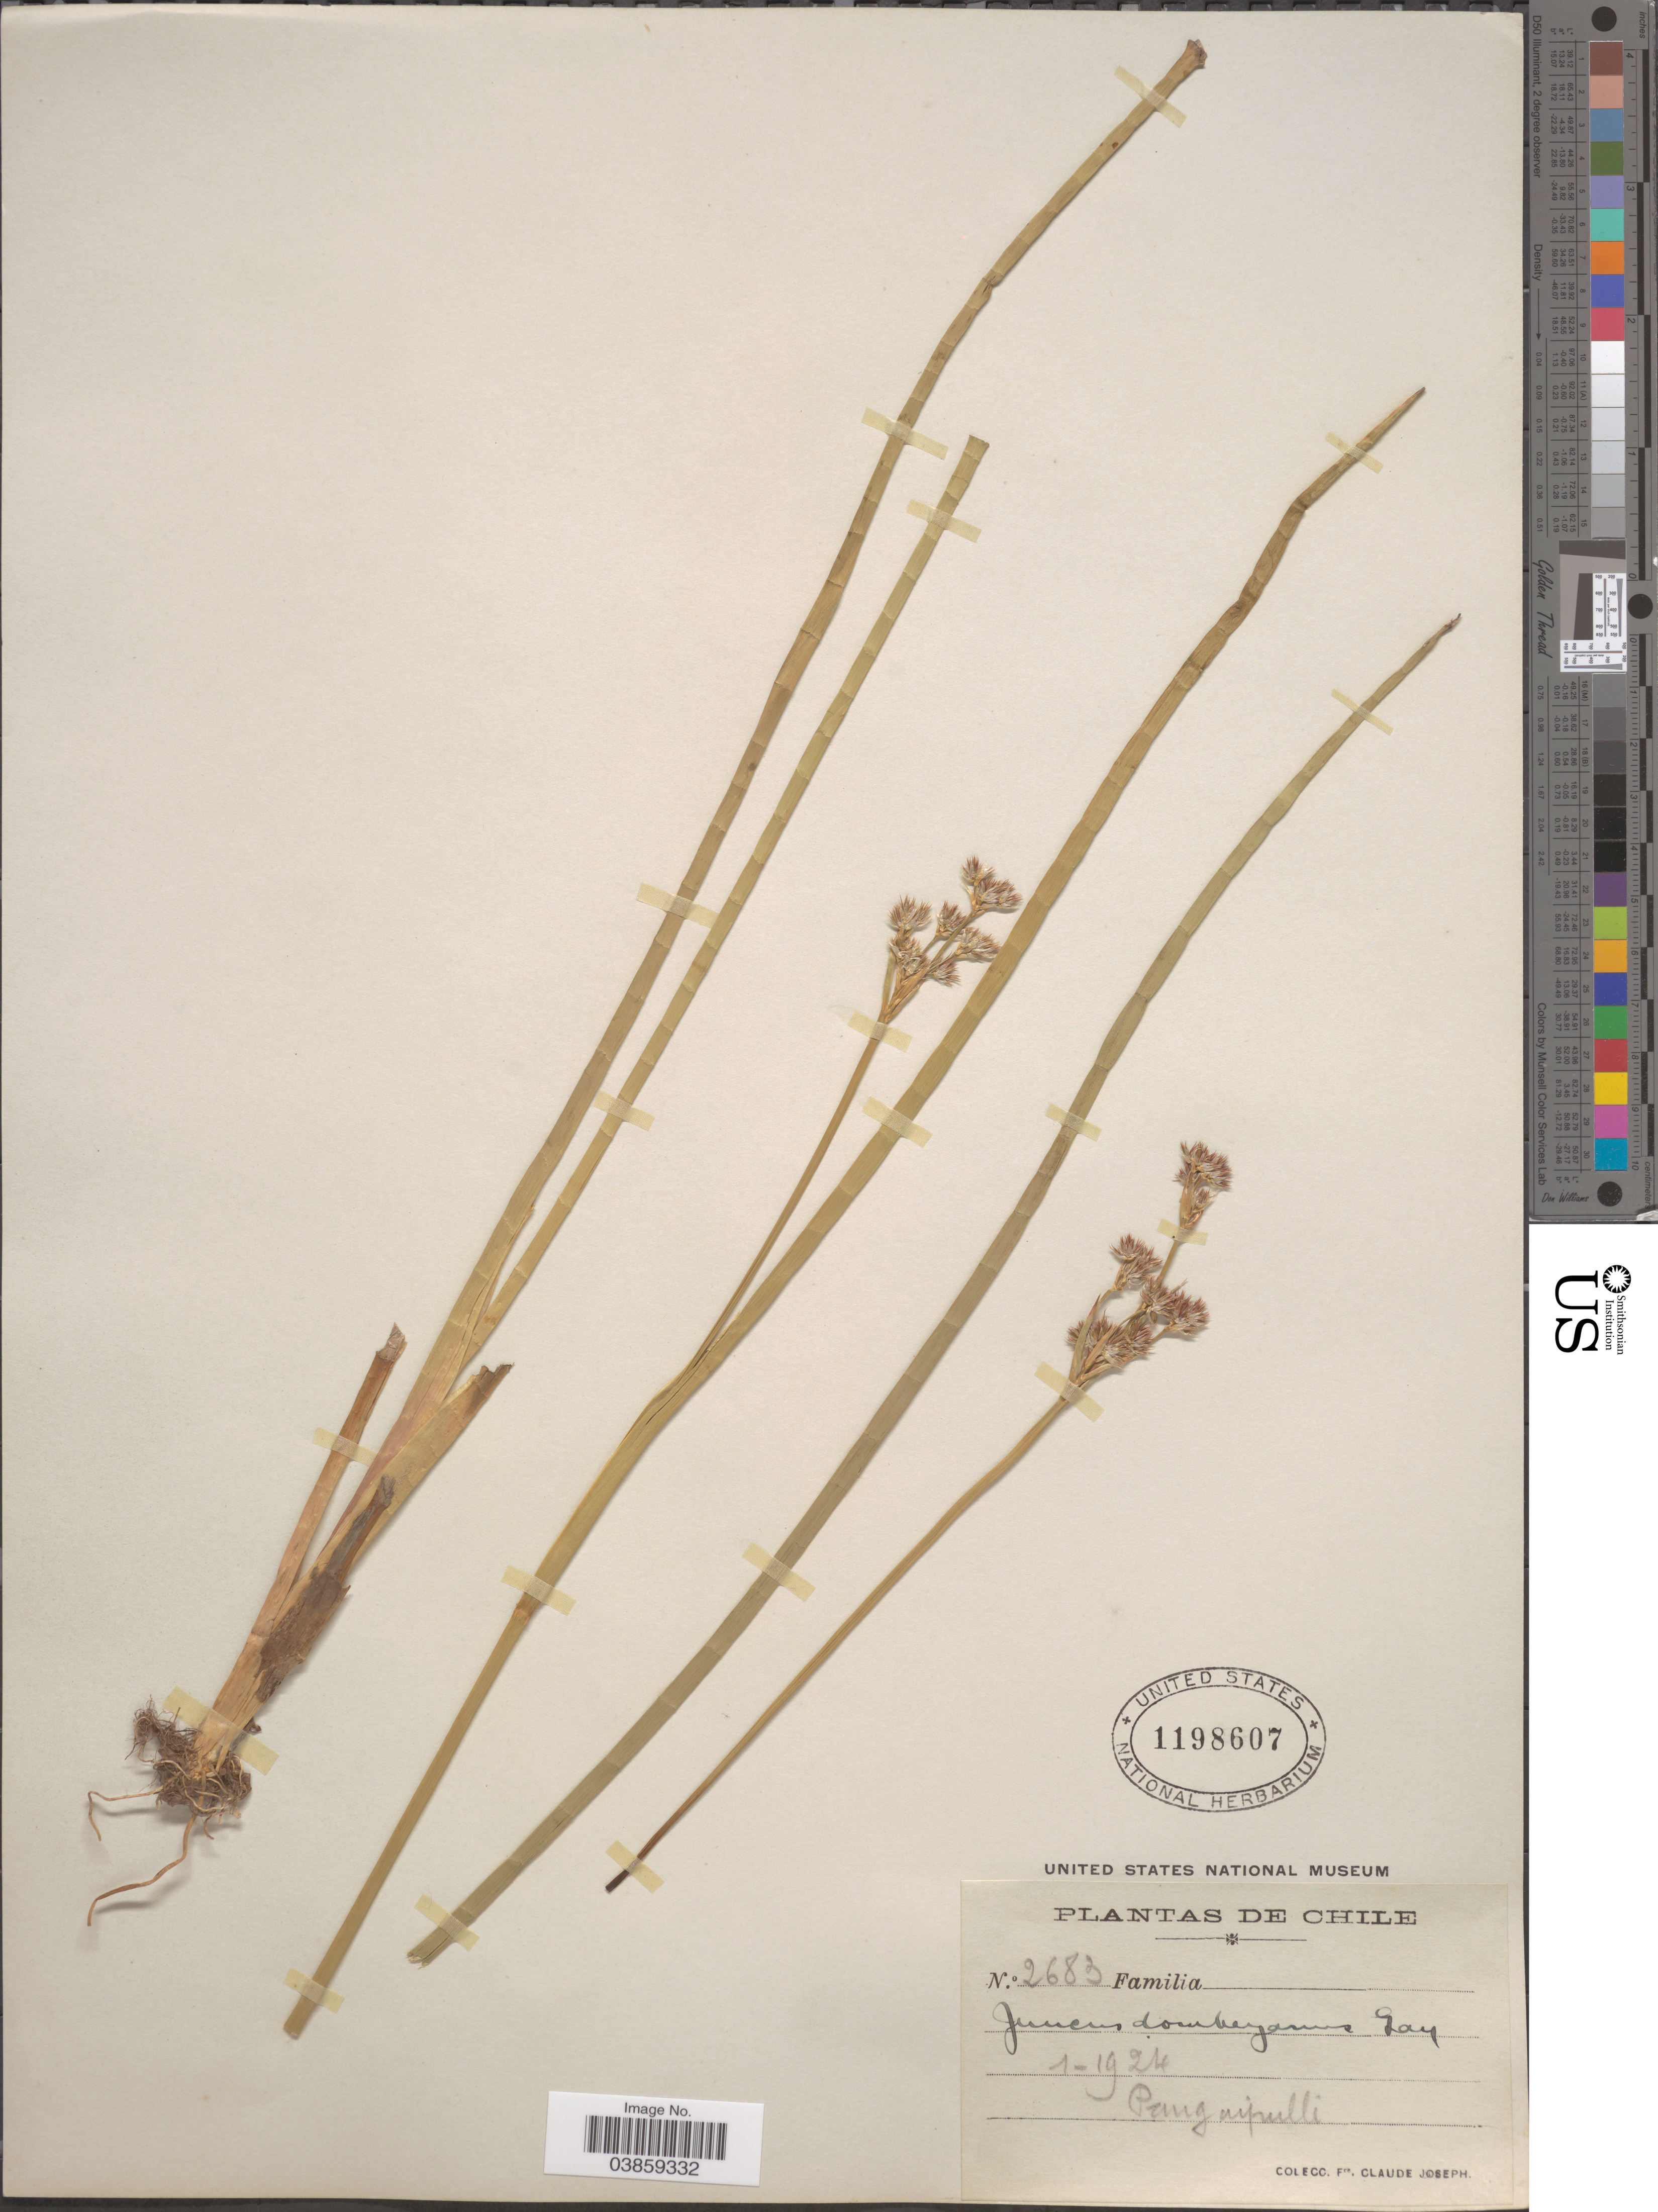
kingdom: Plantae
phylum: Tracheophyta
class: Liliopsida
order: Poales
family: Juncaceae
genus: Juncus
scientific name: Juncus dombeyanus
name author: J. Gay ex Laharpe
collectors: Bro. Claude-Joseph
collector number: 2683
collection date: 1924-01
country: Chile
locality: Panguipulli.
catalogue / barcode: US 1198607